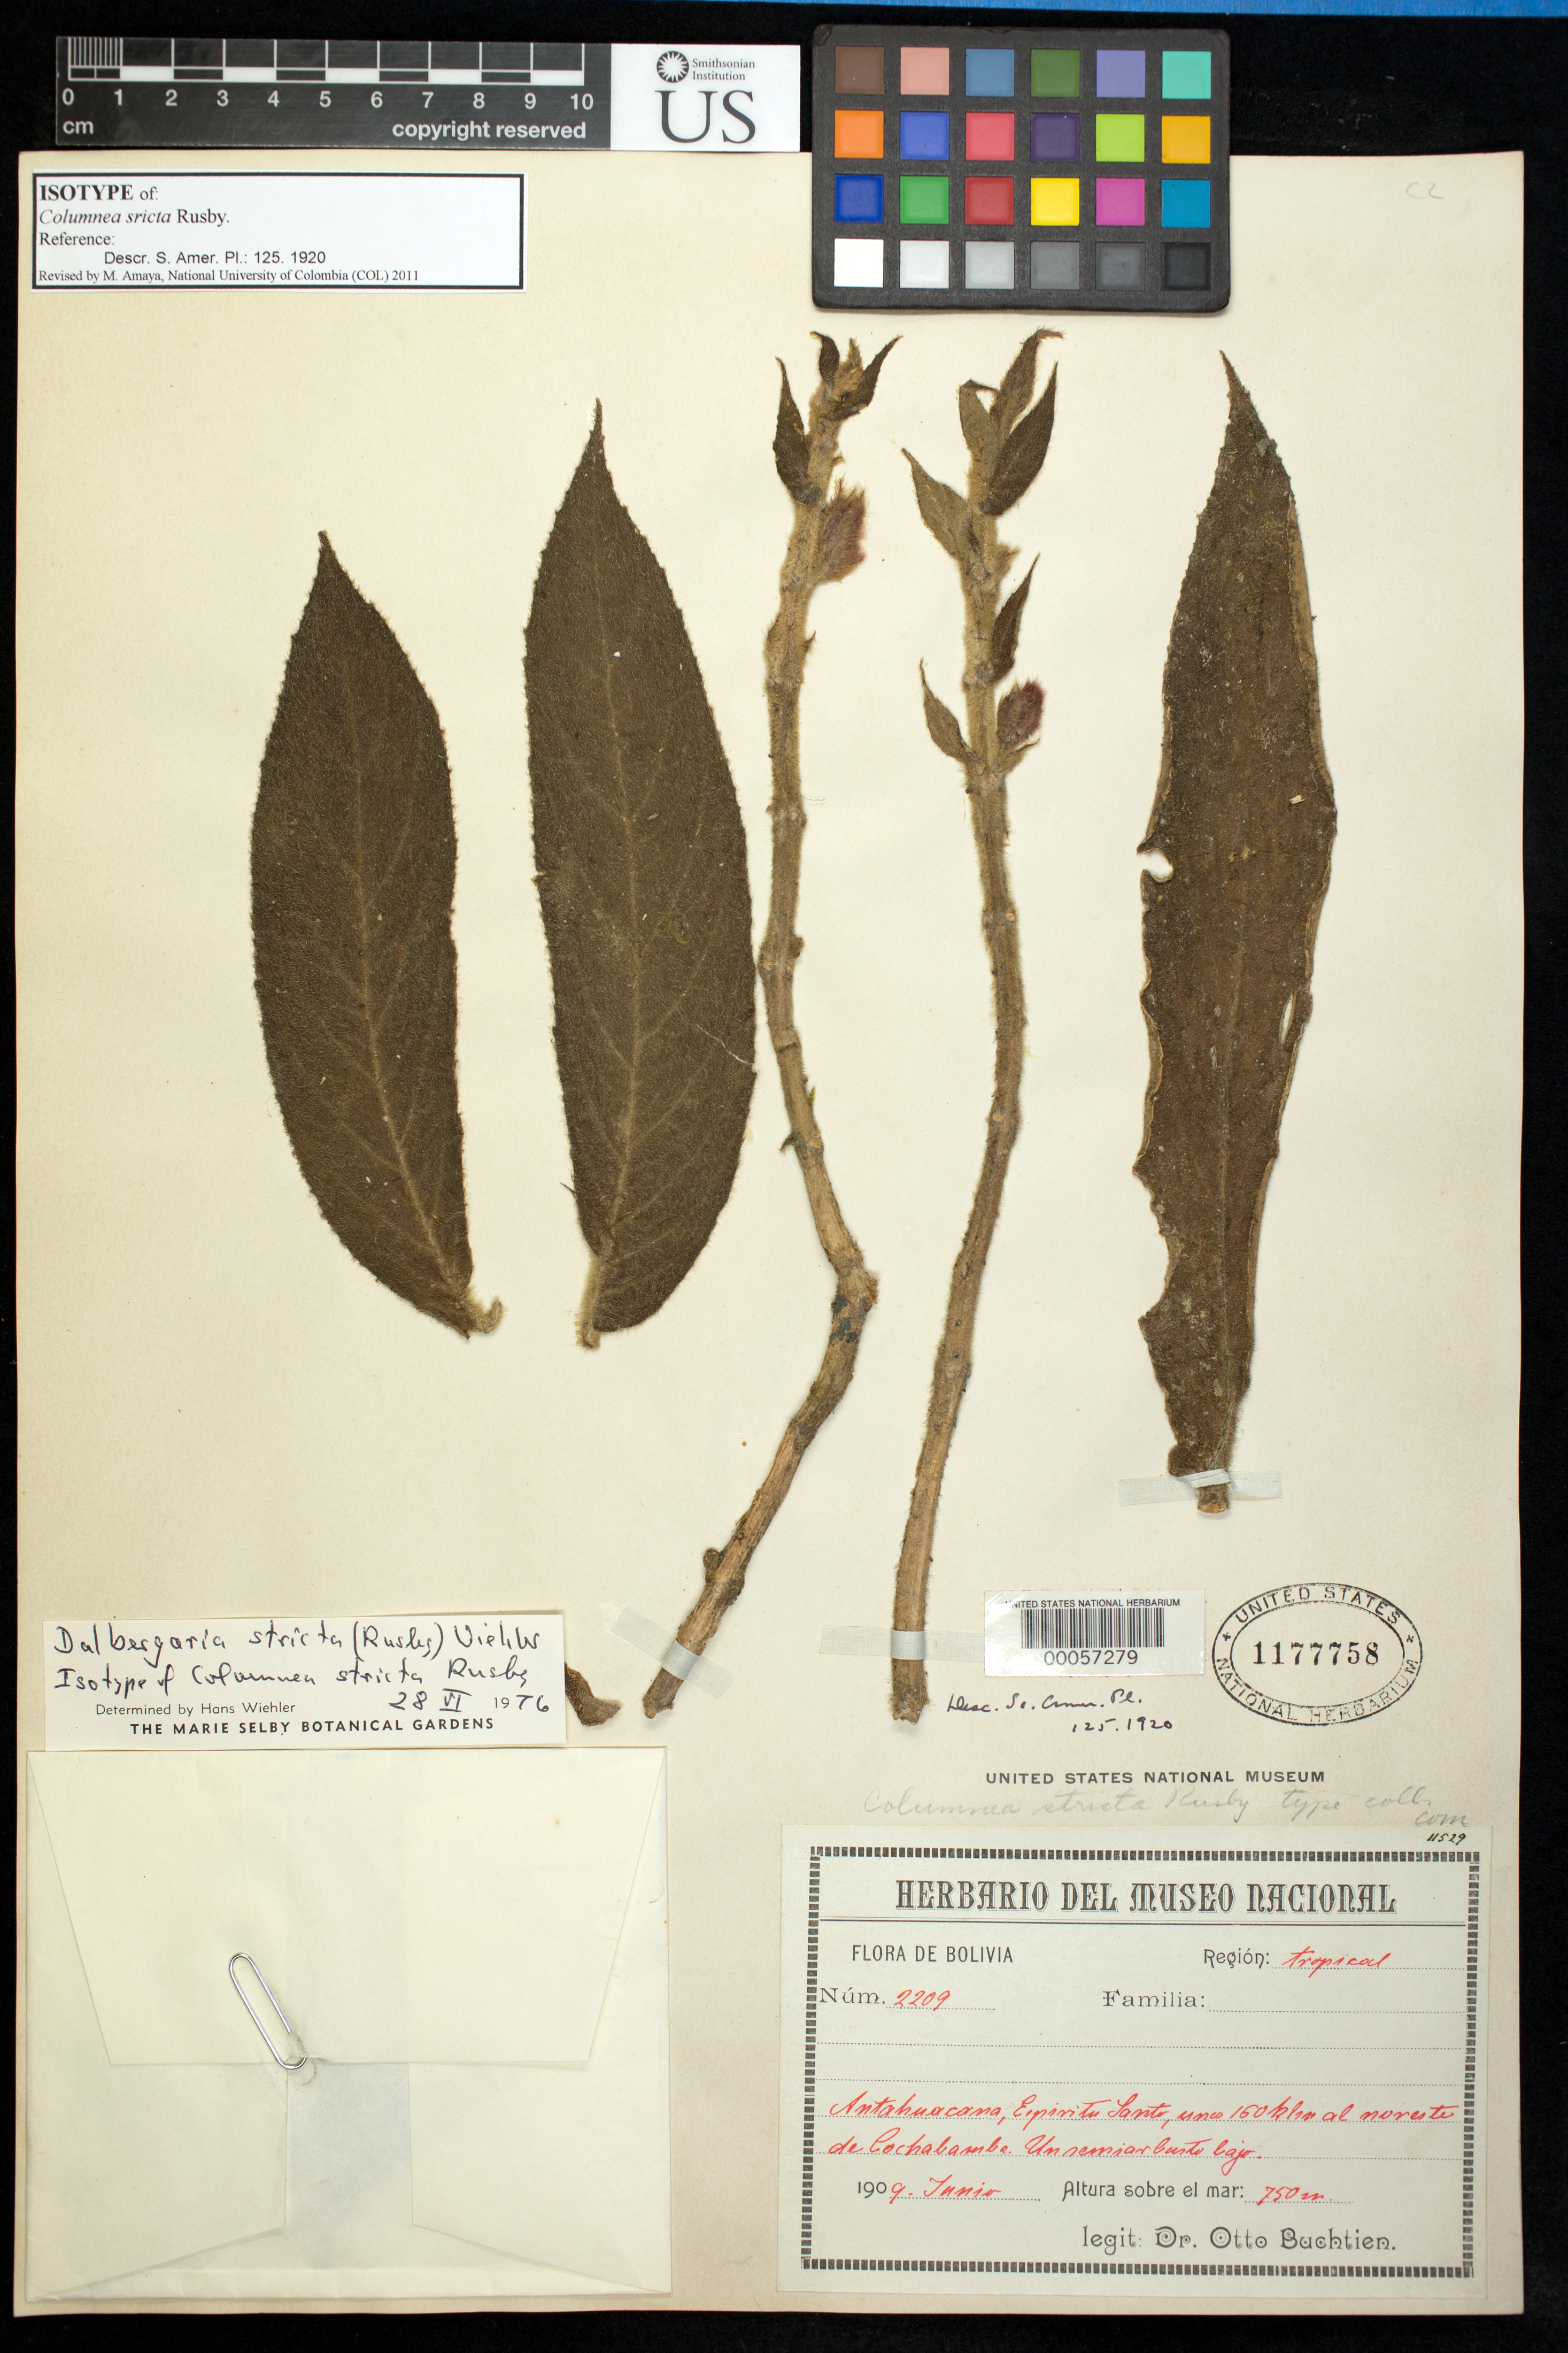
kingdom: Plantae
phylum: Tracheophyta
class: Magnoliopsida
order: Lamiales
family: Gesneriaceae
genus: Columnea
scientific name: Columnea stricta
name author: Rusby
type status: Isotype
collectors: O. Buchtien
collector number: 2209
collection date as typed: Jun 1909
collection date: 1909-06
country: Bolivia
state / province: Cochabamba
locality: Espirito Santa, near Cochabamba.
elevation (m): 750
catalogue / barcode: US 1177758